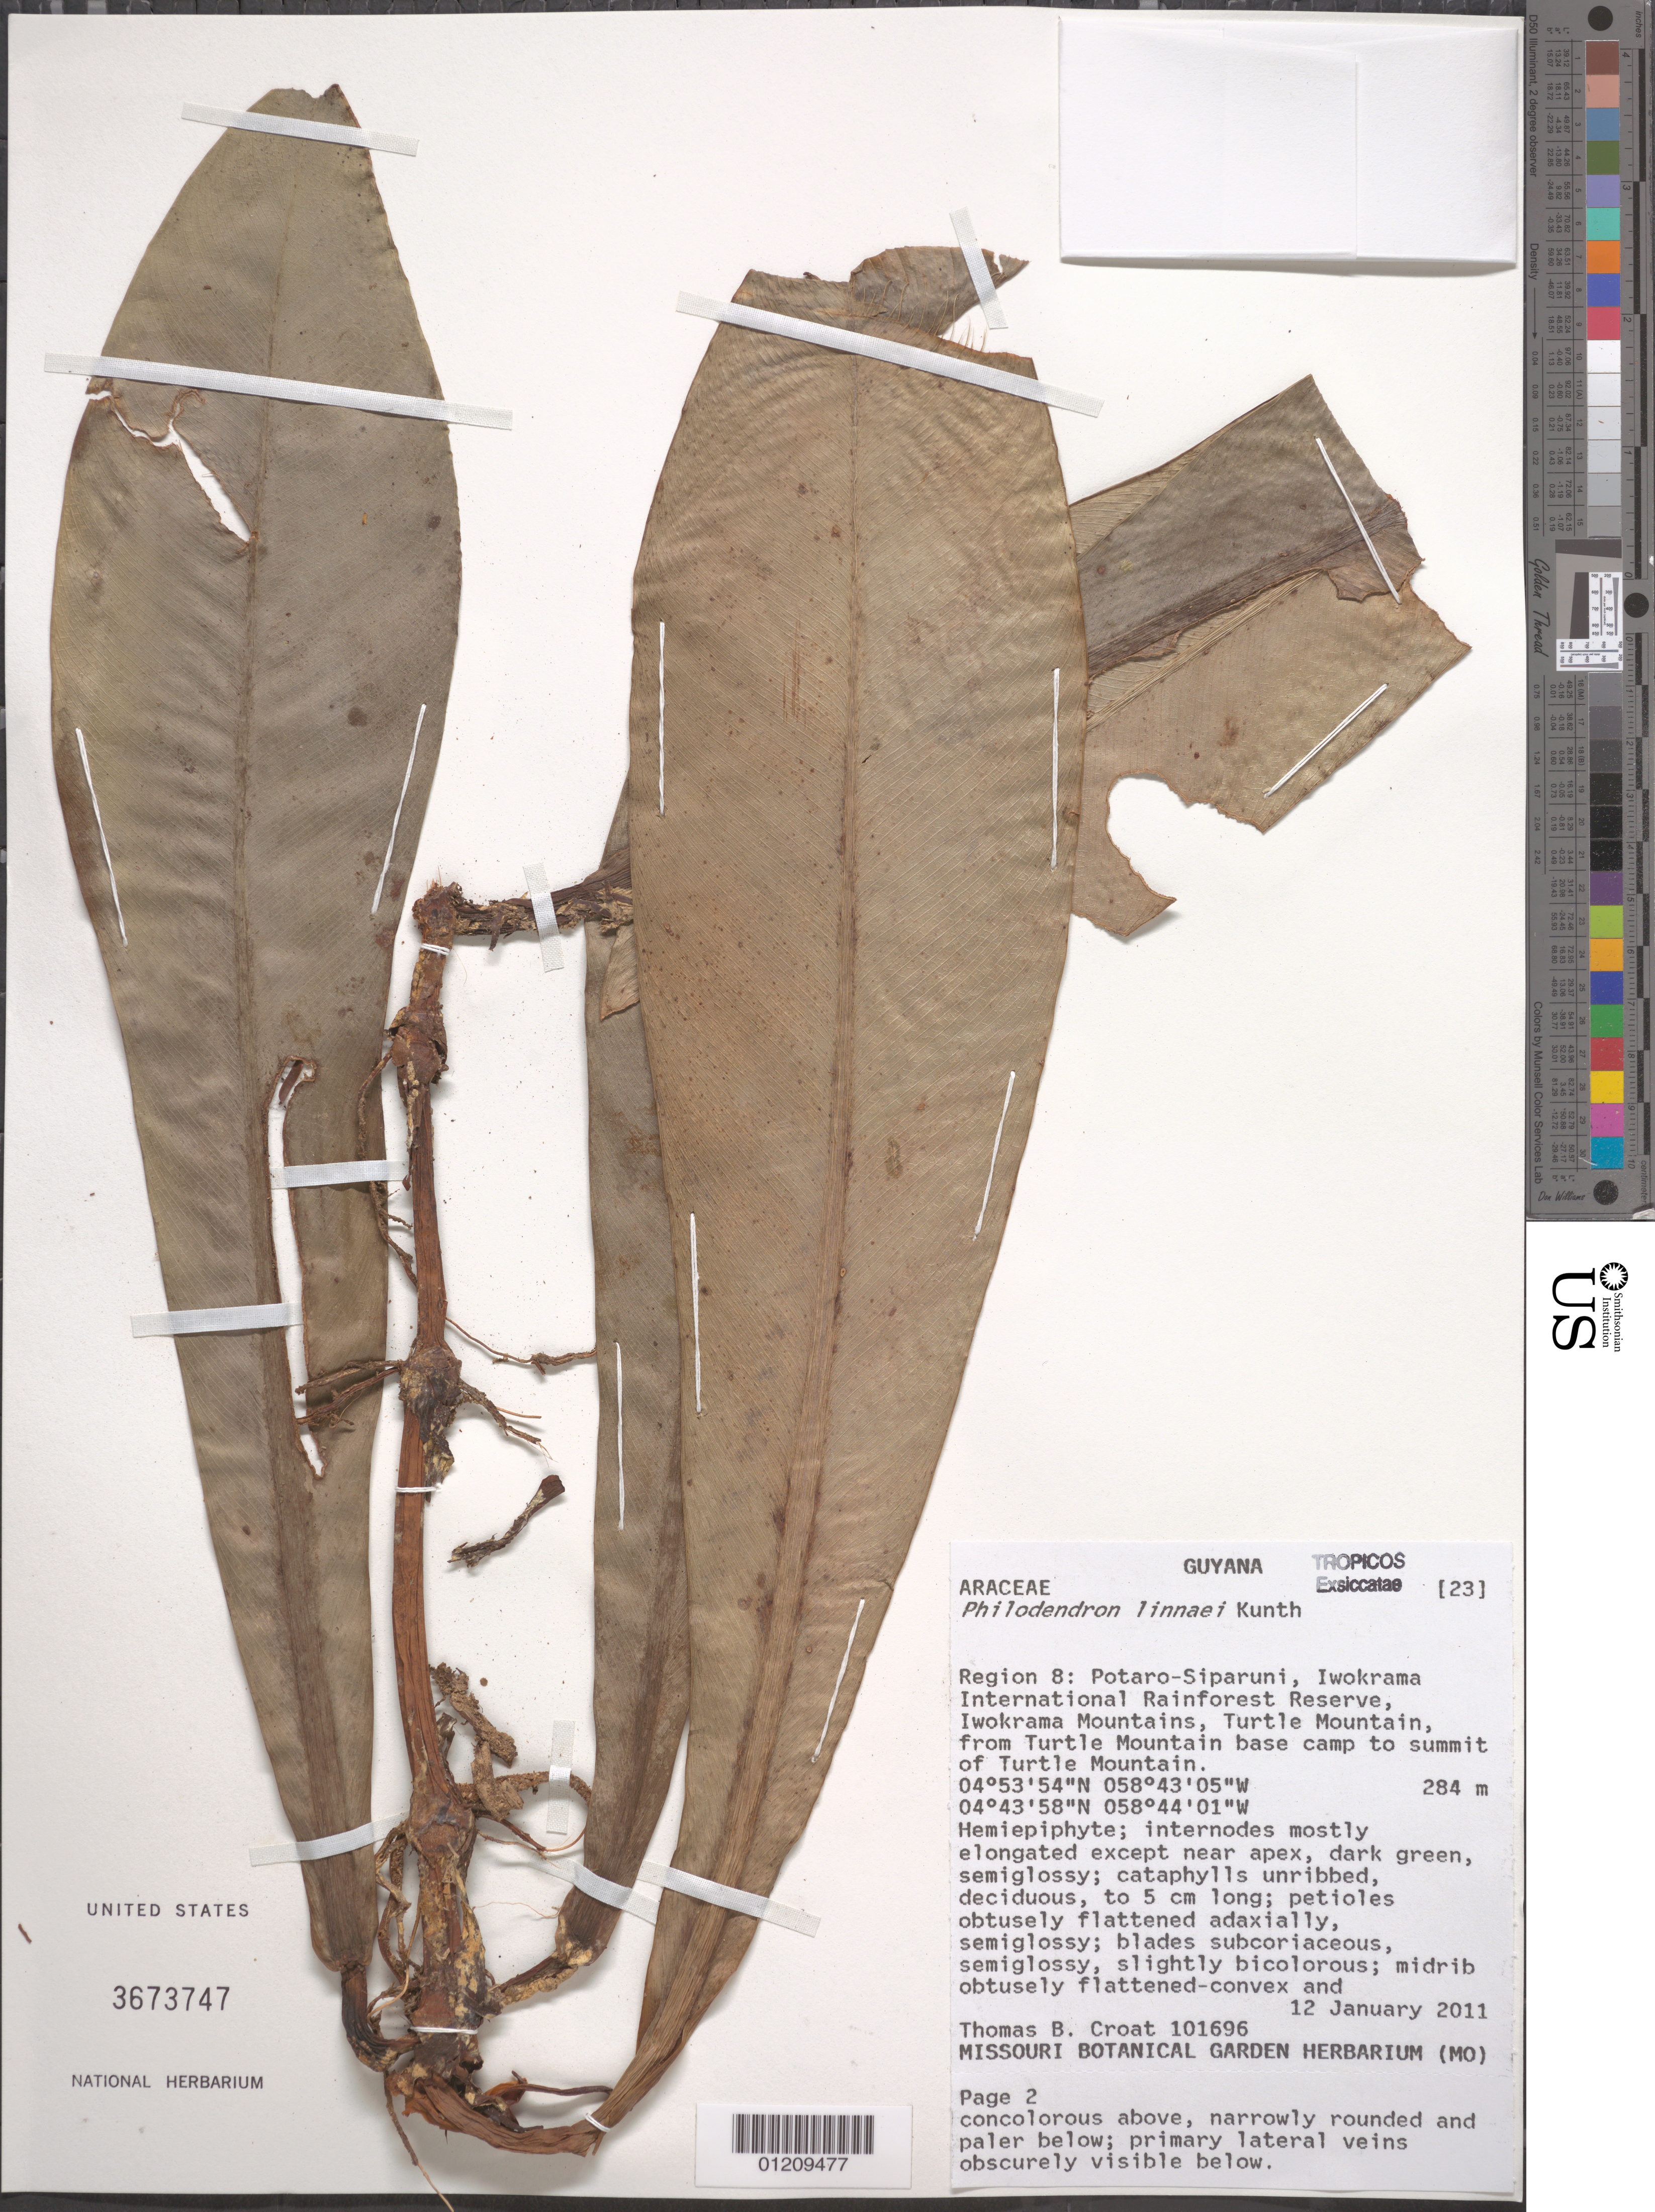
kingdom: Plantae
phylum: Tracheophyta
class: Liliopsida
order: Alismatales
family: Araceae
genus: Philodendron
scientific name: Philodendron linnaei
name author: Kunth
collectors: T. B. Croat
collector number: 12 Jan 2011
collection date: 2011-01-12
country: Guyana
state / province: Potaro-Siparuni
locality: Hemiepiphyte; internodes mostly elongated except near apex, dark green, semiglossy; cataphylls unribbed, deciduous, to 5cm long; petioles obtusely flatteneed adaxially, semiglossy; blades subcoriaceous, semiglossy, slightly bicolorous; midrib obtusely flattened-convex and concolorous above, narrowly rounded and paler below; primary lateral veins obscurely visible below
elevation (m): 284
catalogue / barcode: US 3673747